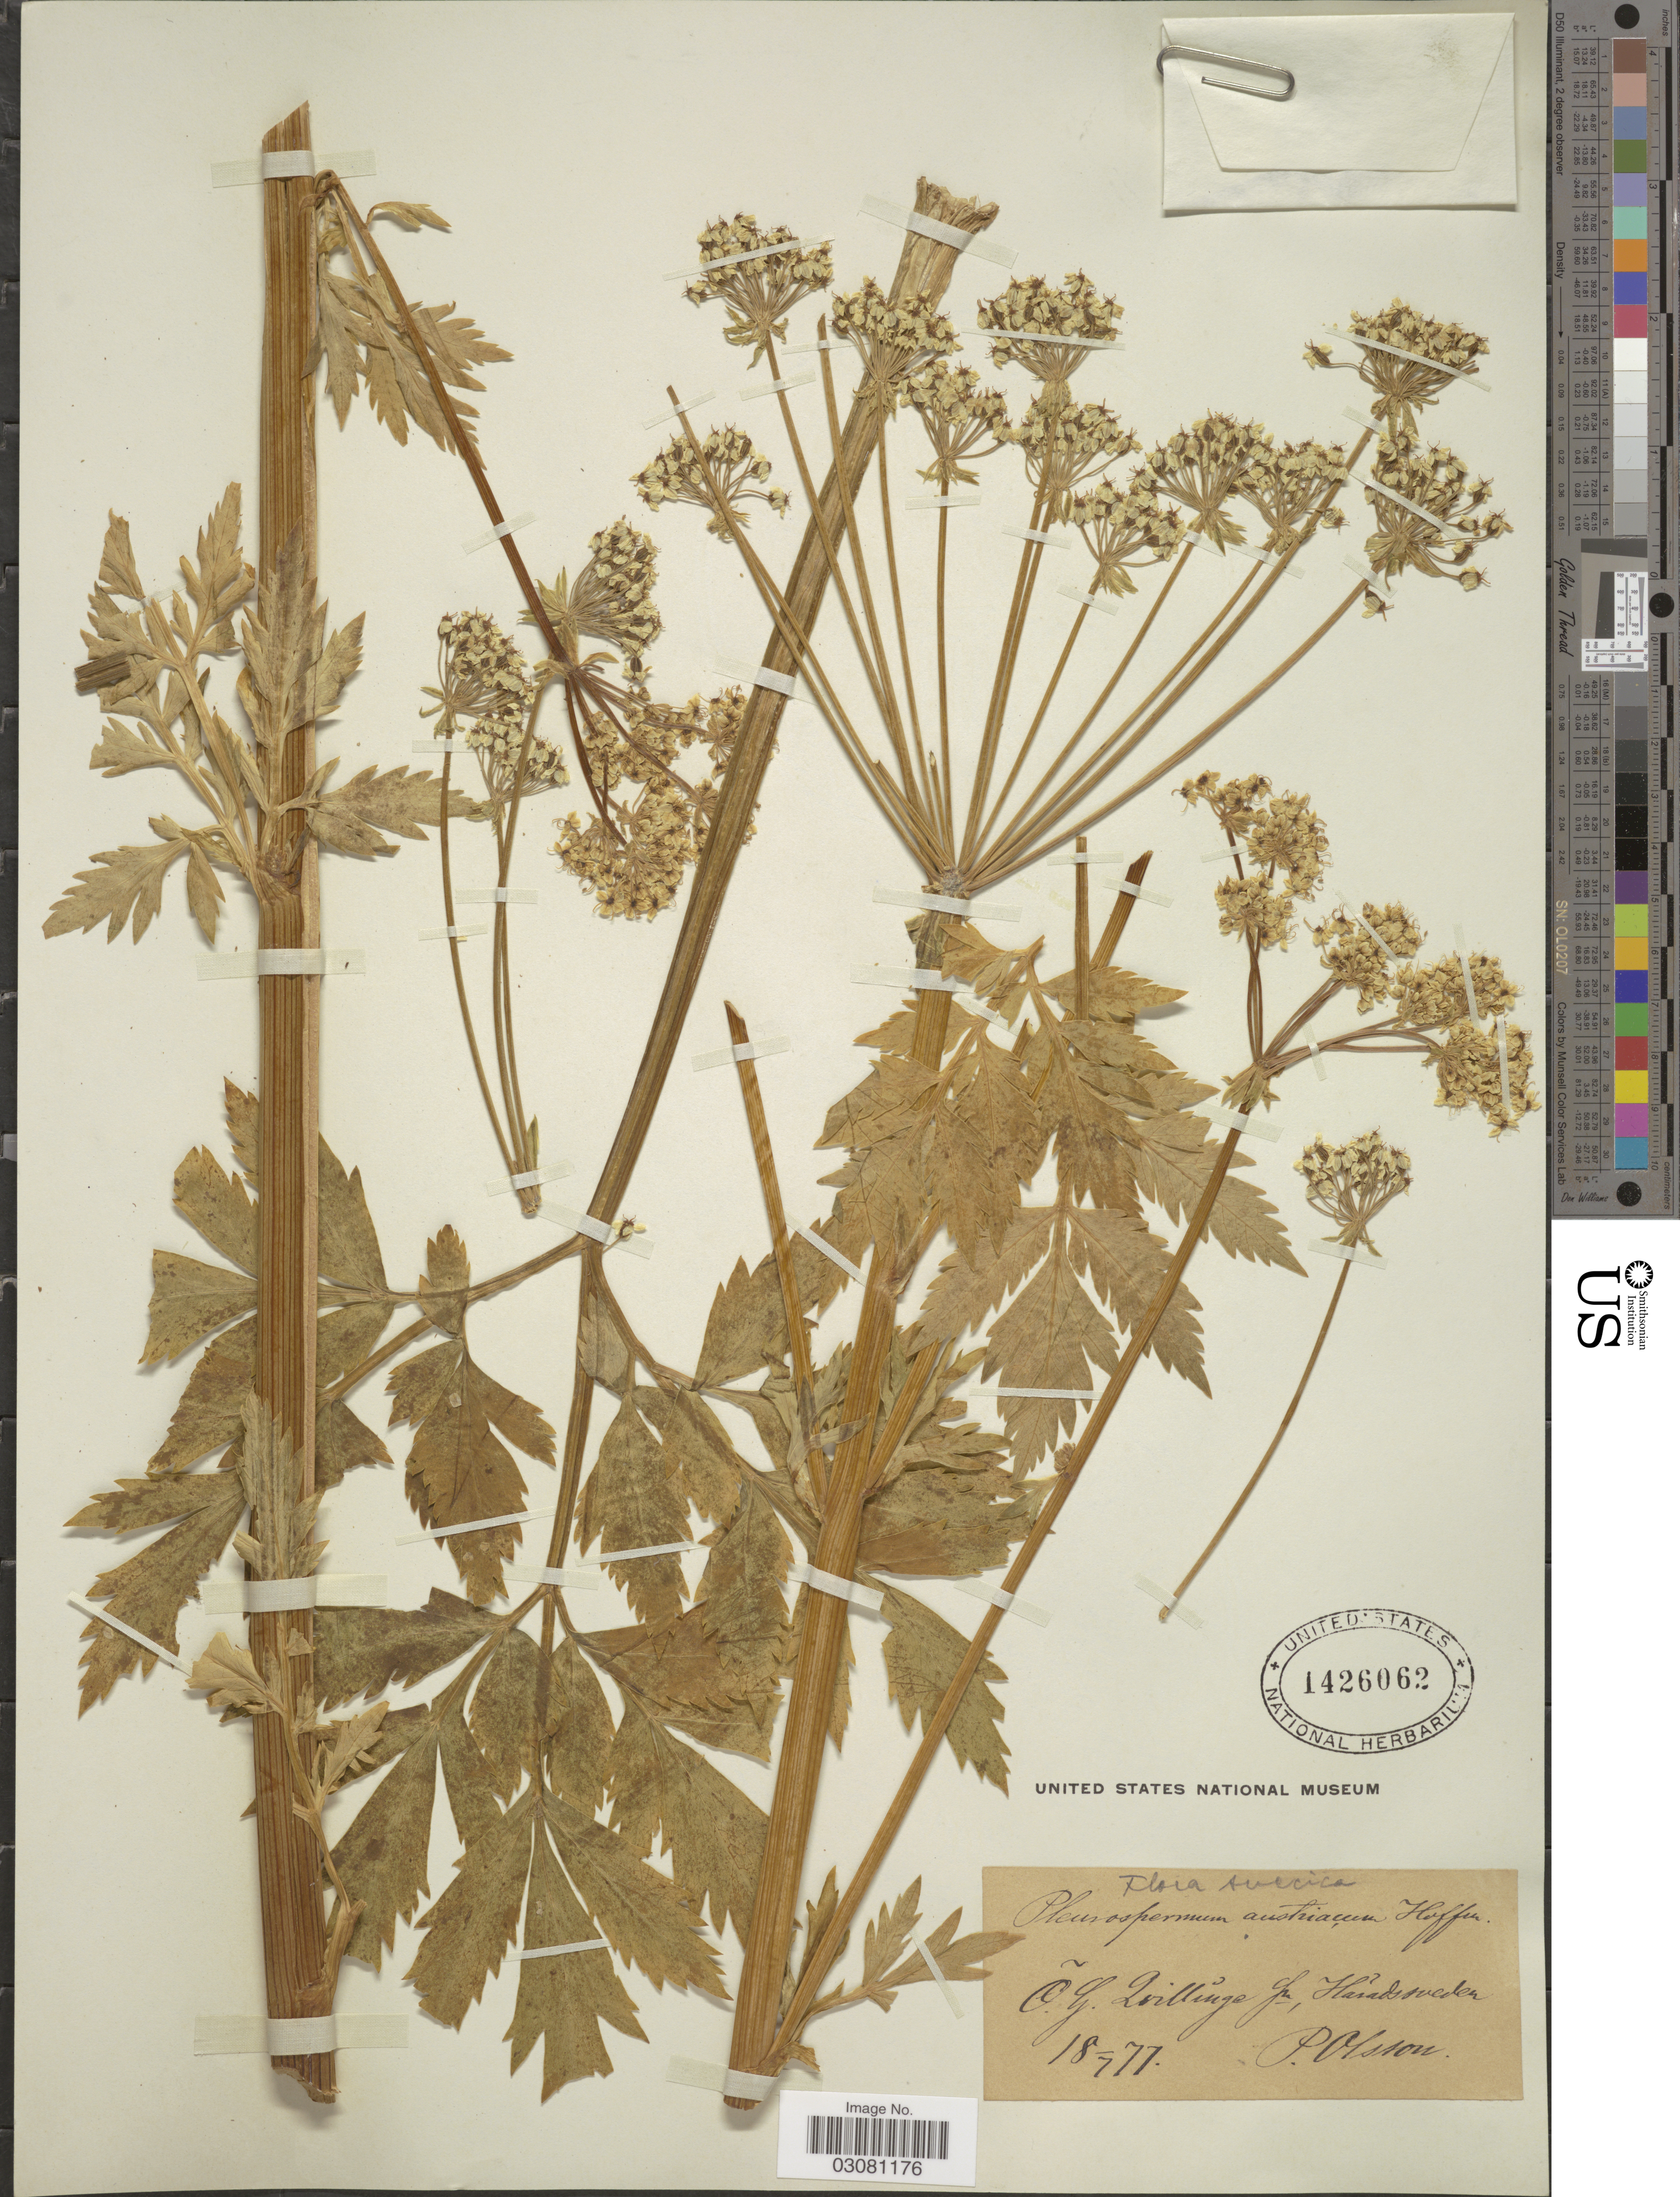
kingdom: Plantae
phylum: Tracheophyta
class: Magnoliopsida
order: Apiales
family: Apiaceae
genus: Pleurospermum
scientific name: Pleurospermum austriacum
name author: (L.) Hoffm.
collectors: P. Olsson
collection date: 1877-07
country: Sweden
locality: Suecica. O.G. Qvillinge [ = Kvillinge] sn. Haradsveden.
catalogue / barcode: US 1426062